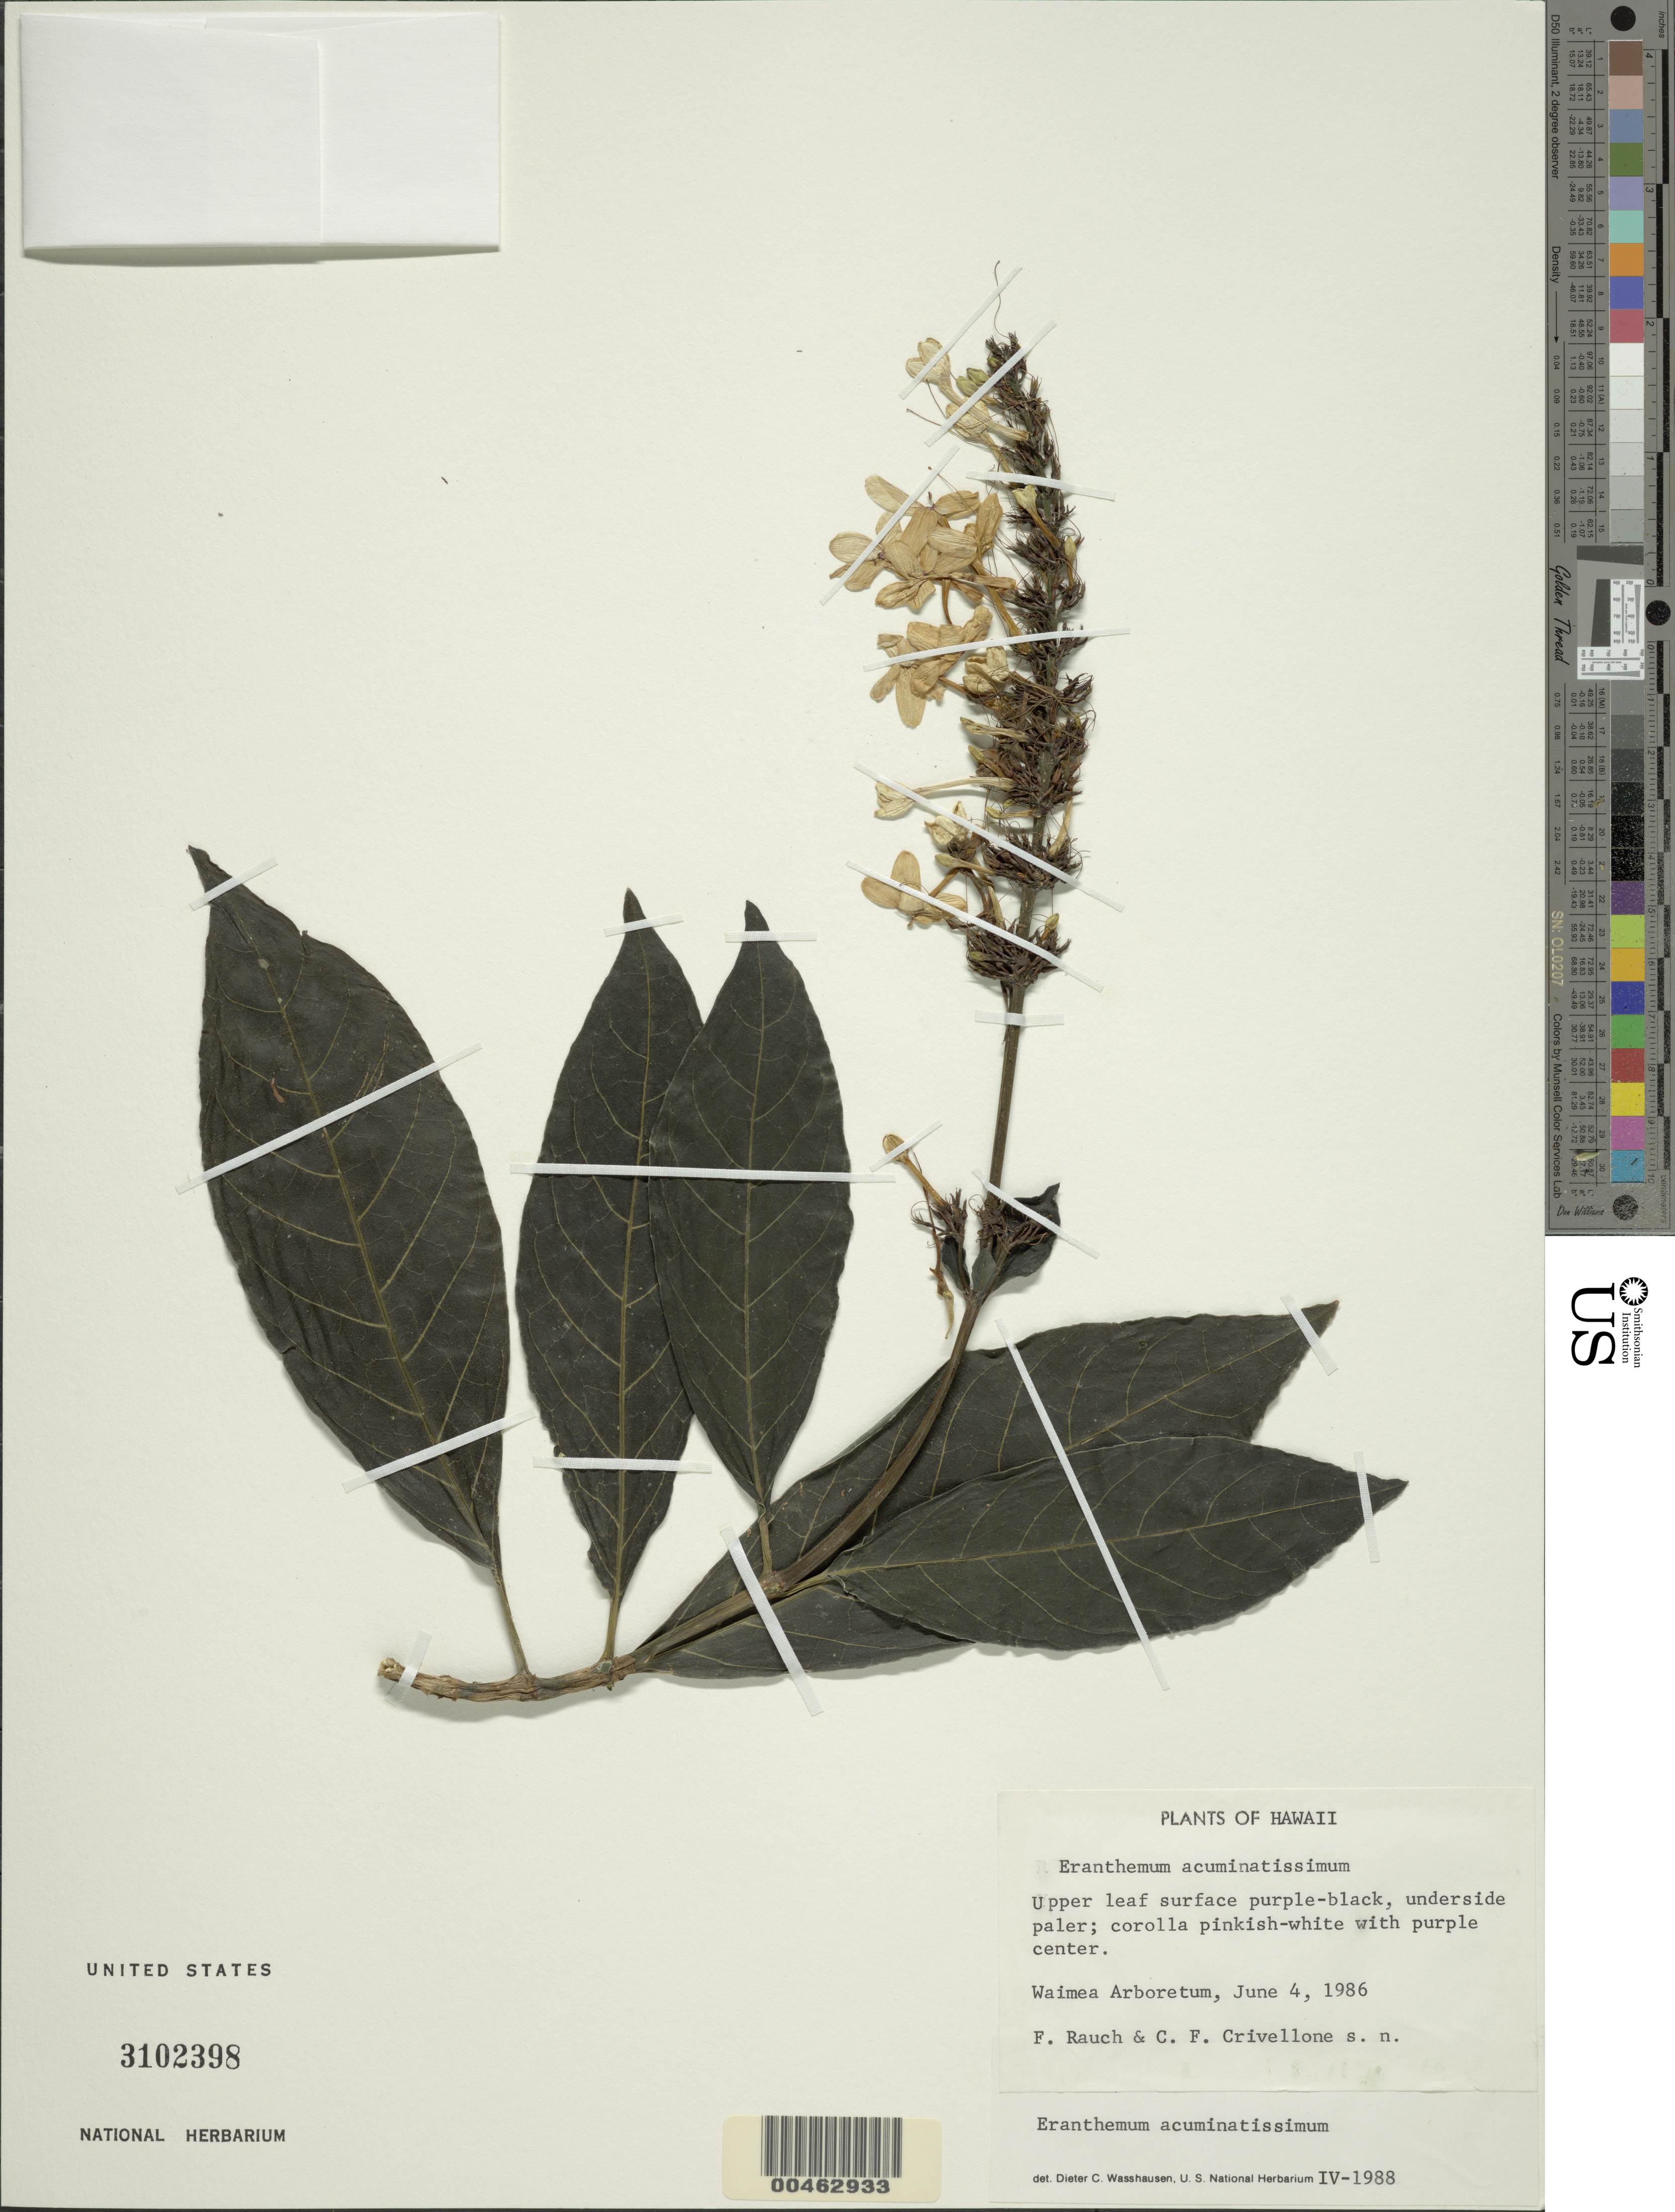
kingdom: Plantae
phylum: Tracheophyta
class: Magnoliopsida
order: Lamiales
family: Acanthaceae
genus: Eranthemum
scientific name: Eranthemum acuminatissimum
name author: Miq.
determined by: Wasshausen, Dieter C., (BOT), Smithsonian Institution - National Museum of Natural History (UNITED STATES)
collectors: F. Rauch & C. Crivellone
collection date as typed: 4 Jun 1986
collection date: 1986-06-04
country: United States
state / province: Hawaii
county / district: Honolulu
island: Oahu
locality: Waimea Arboretum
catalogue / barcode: US 3102398